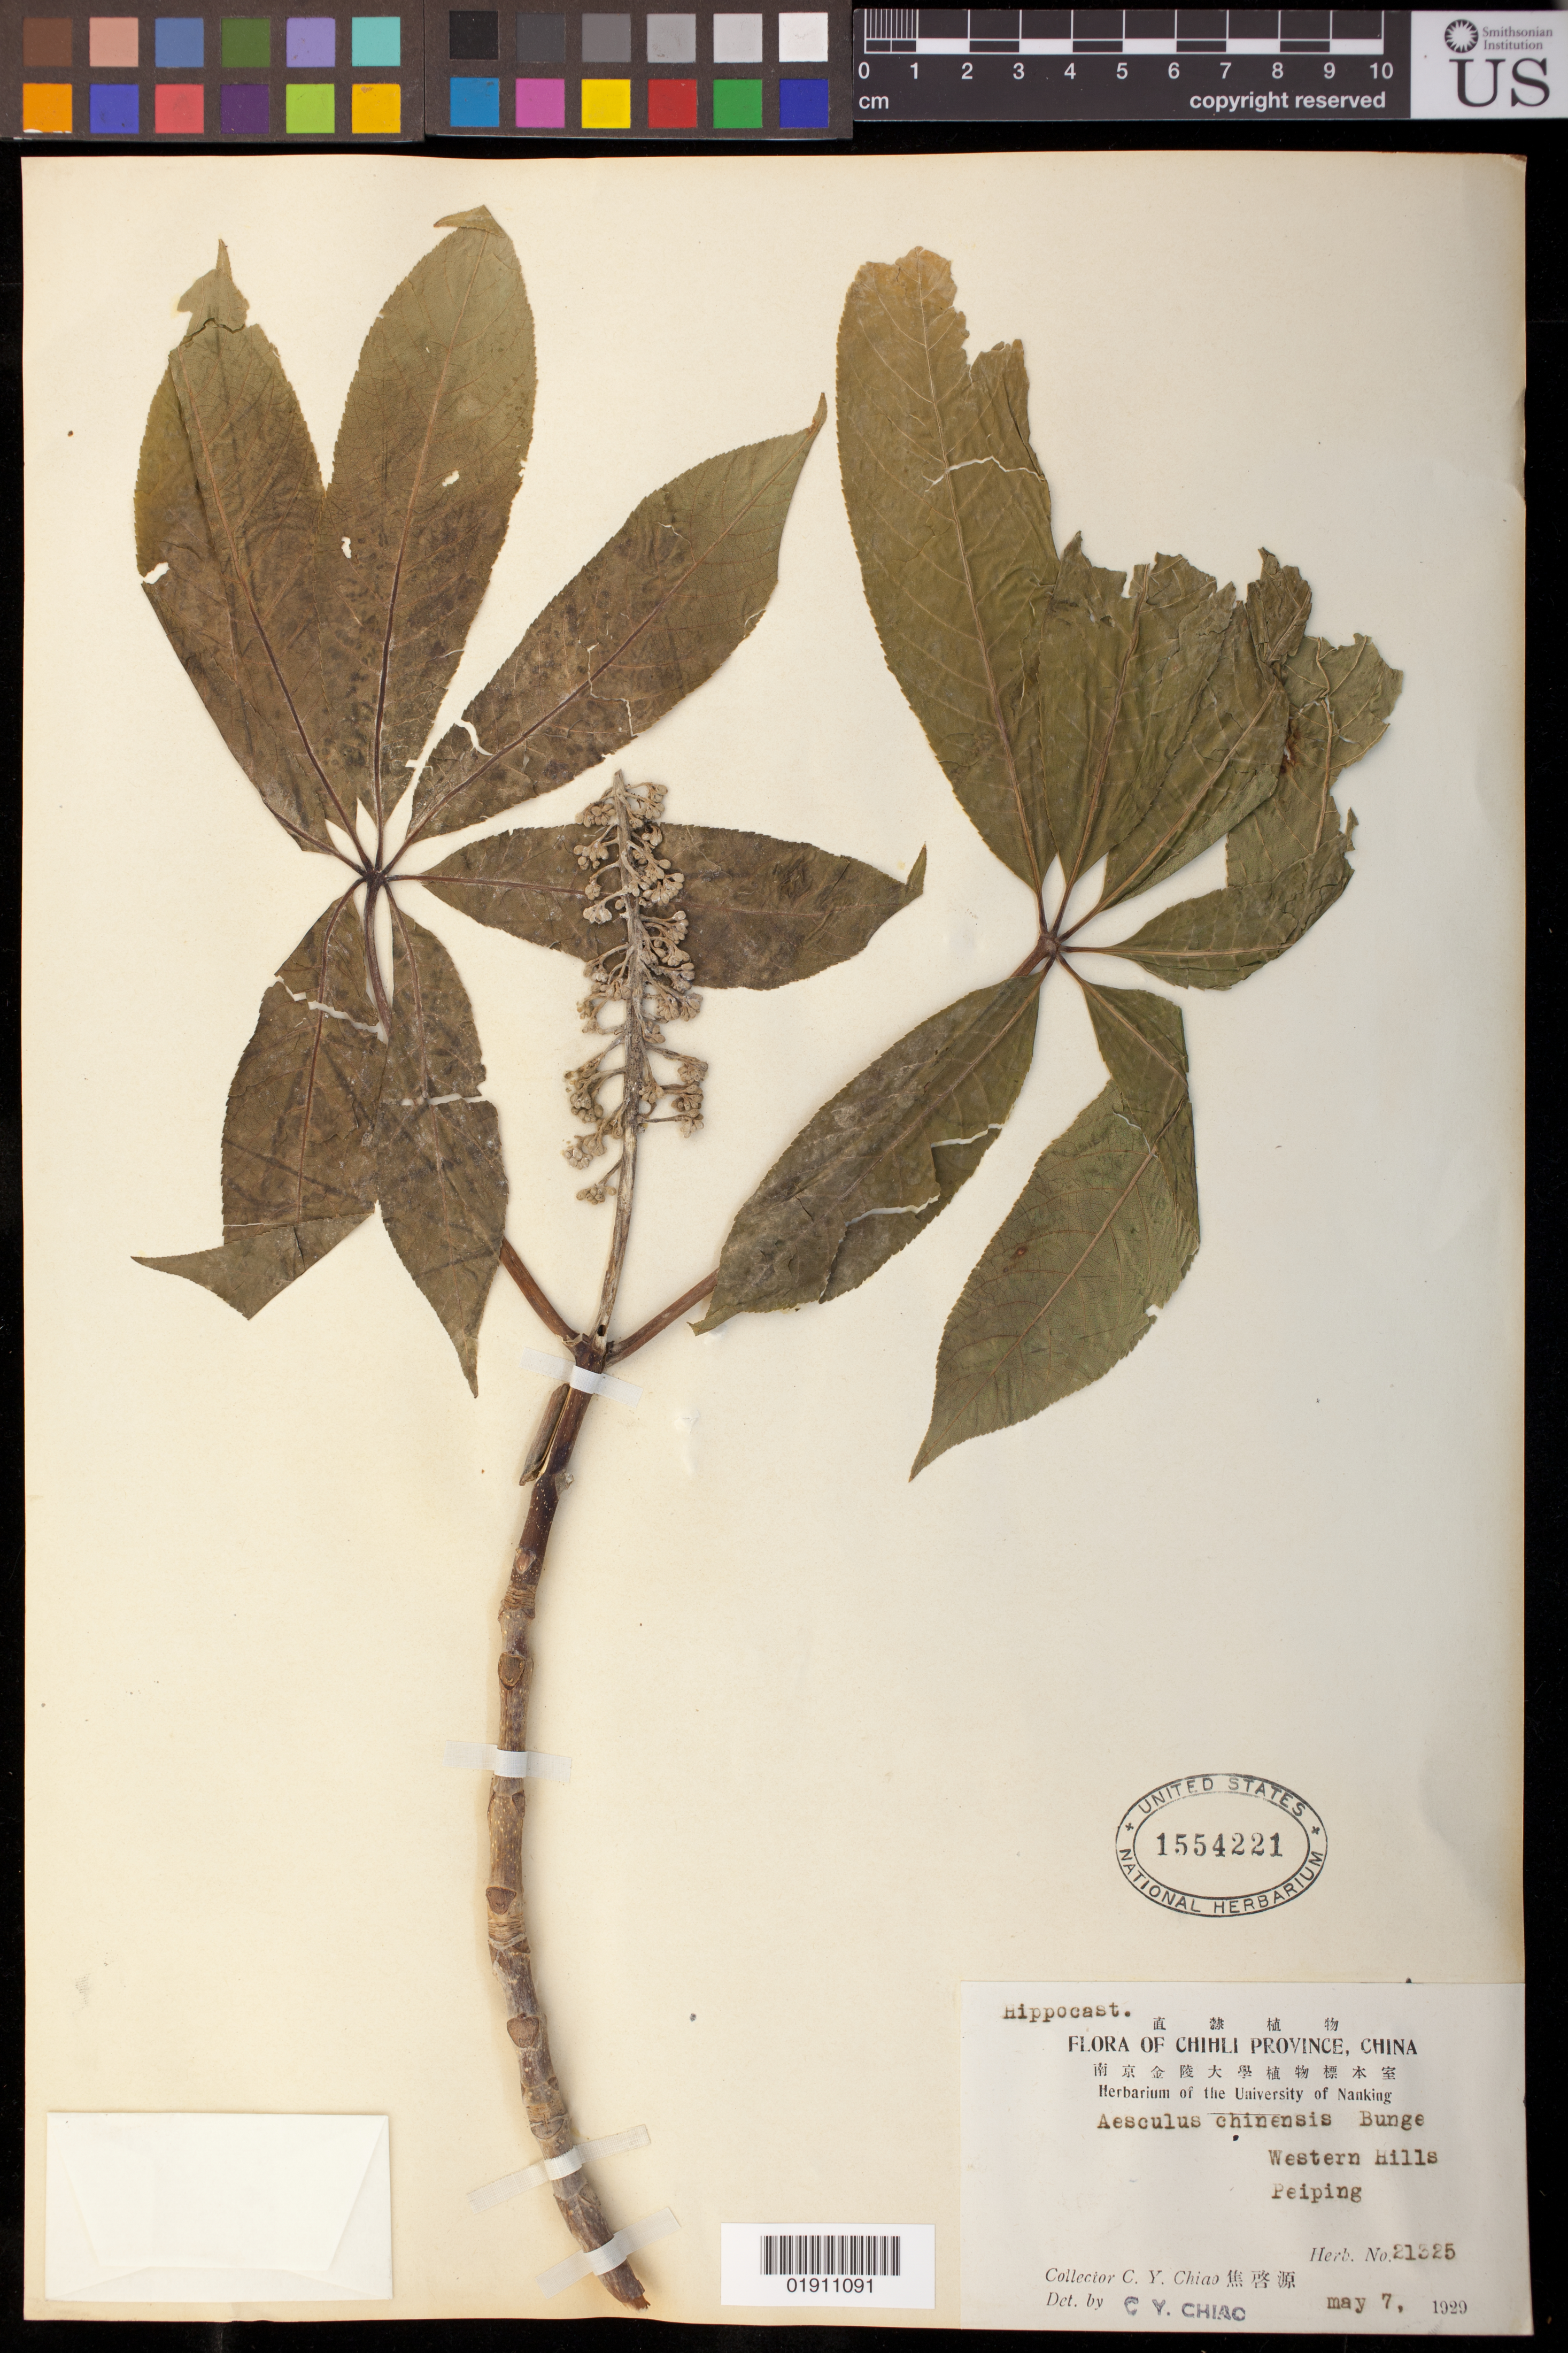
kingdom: Plantae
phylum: Tracheophyta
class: Magnoliopsida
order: Sapindales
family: Sapindaceae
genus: Aesculus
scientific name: Aesculus chinensis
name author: Bunge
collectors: C. Y. Chiao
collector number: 21325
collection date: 1929-05-07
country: China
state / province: Hebei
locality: Western Hills, Peiping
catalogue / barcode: US 1554221